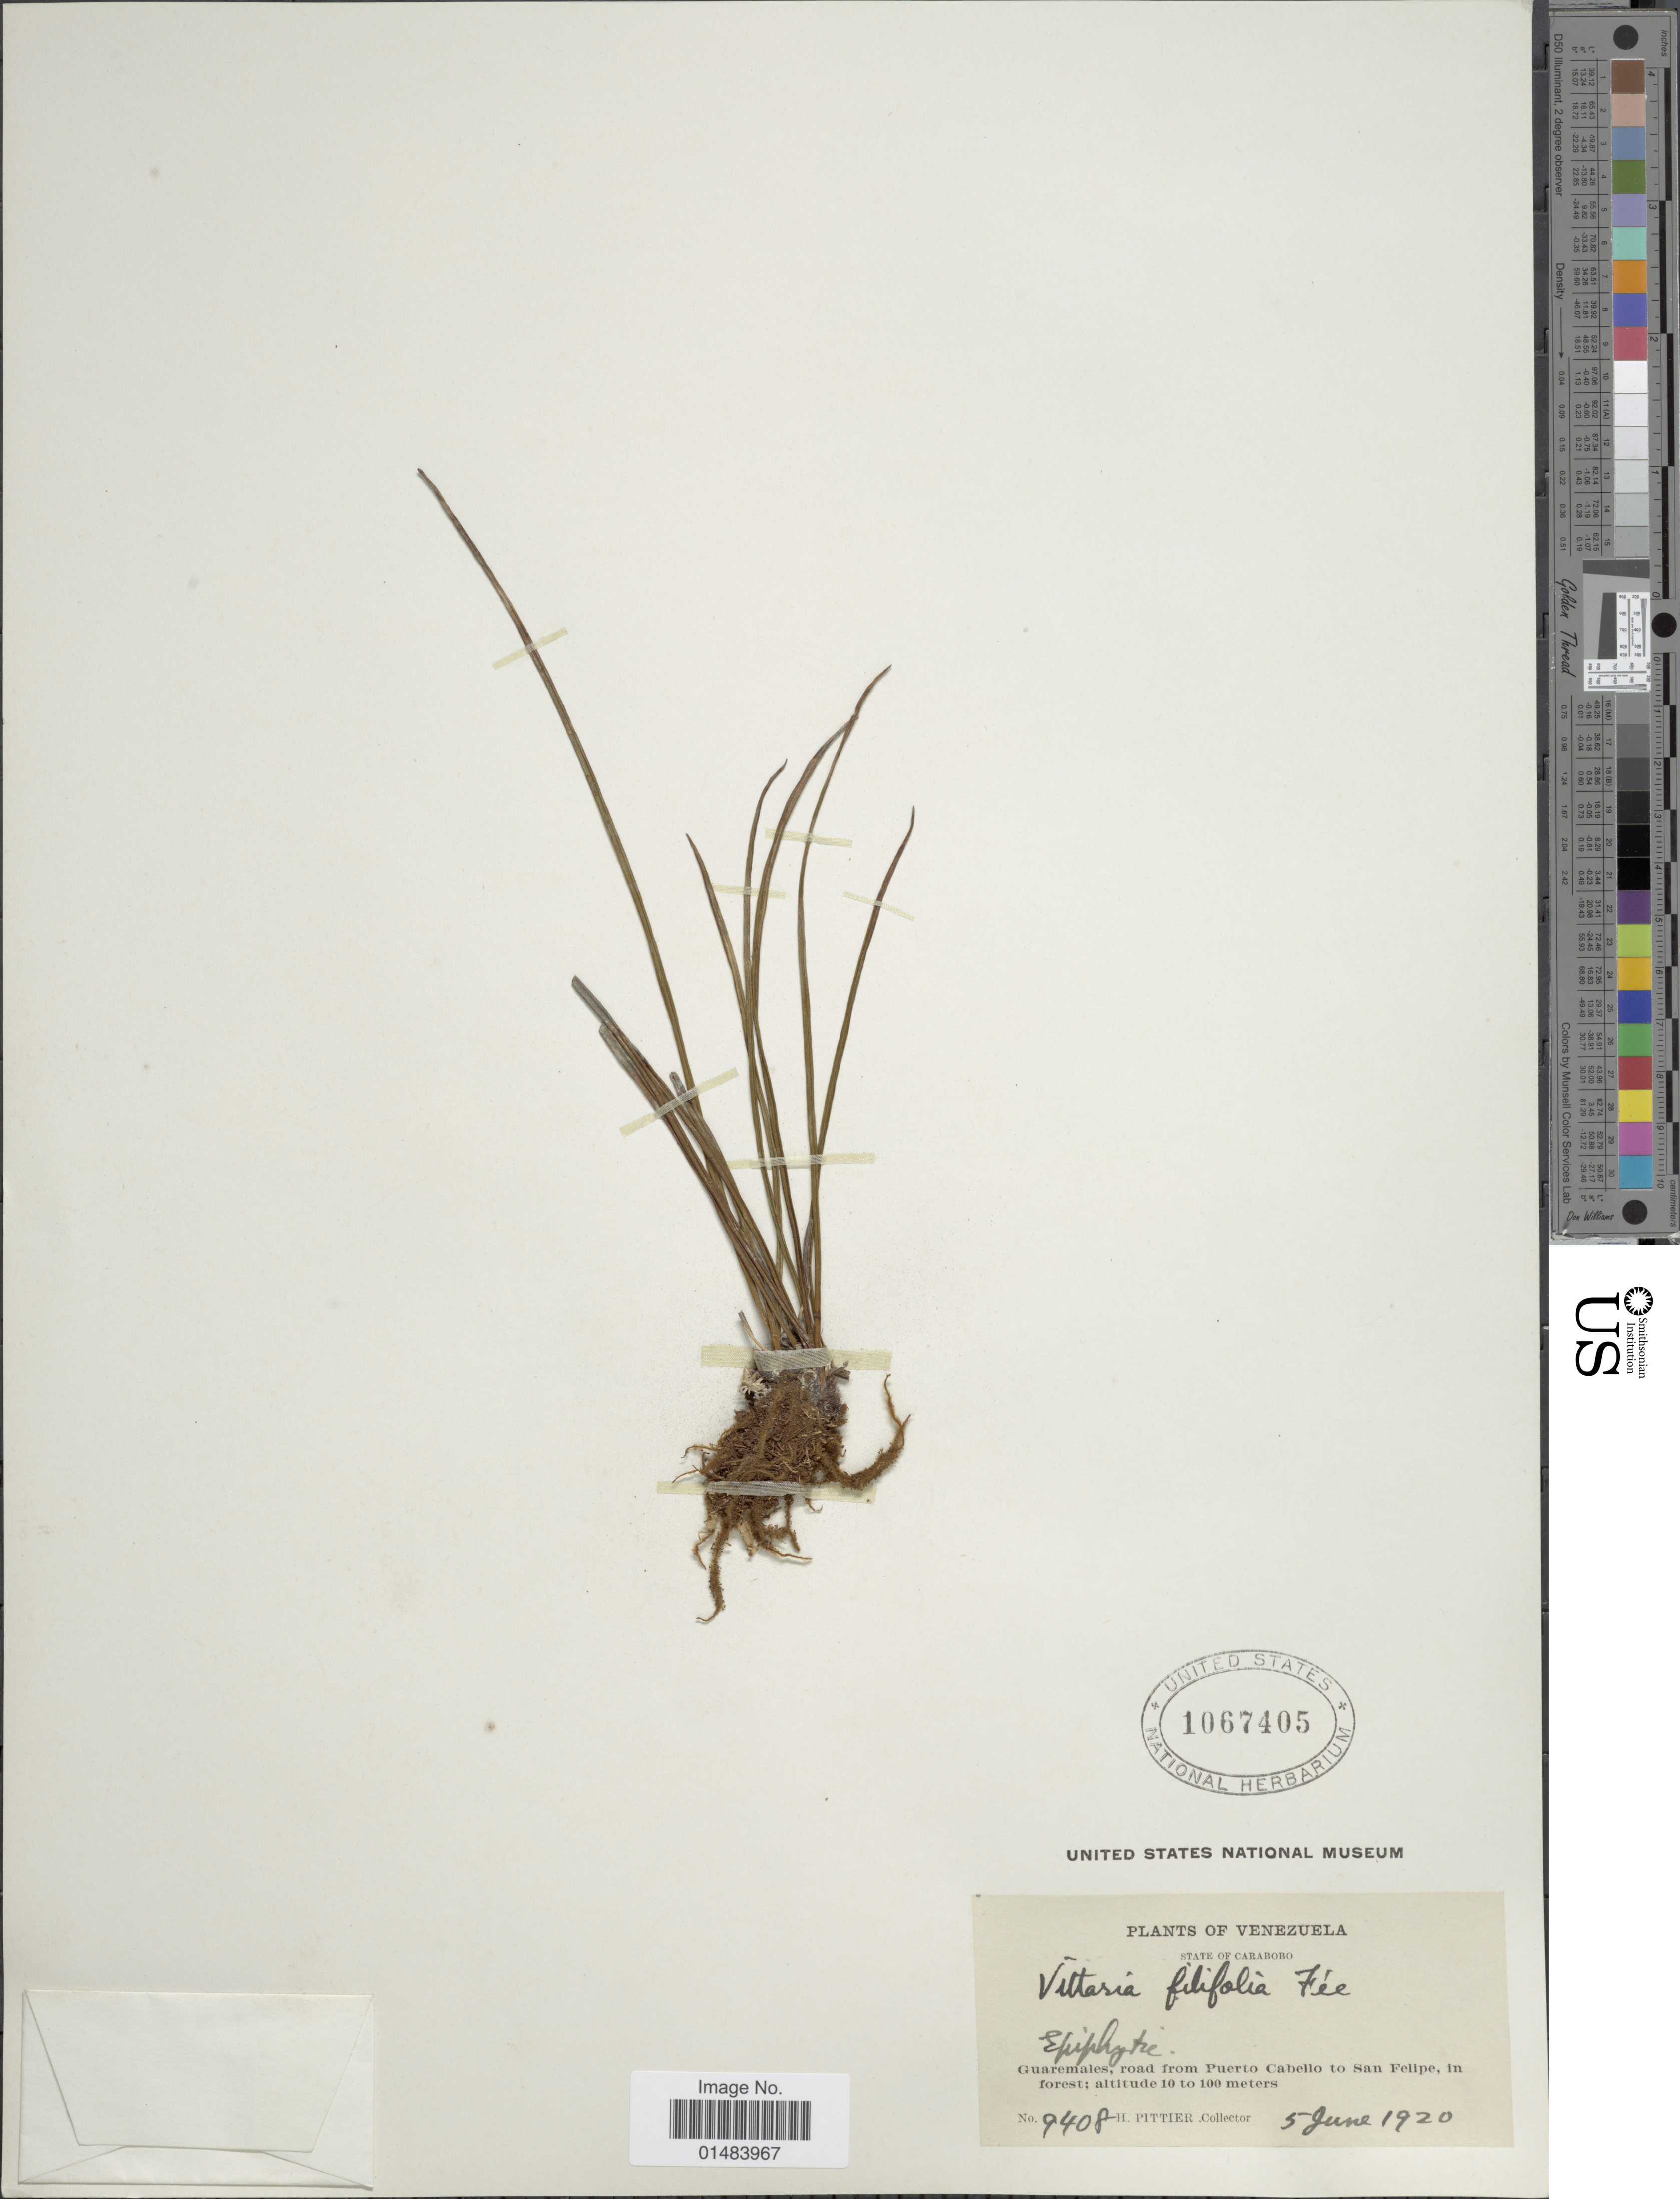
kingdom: Plantae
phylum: Tracheophyta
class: Polypodiopsida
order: Polypodiales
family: Pteridaceae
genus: Vittaria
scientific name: Vittaria graminifolia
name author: Kaulf.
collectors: H. F. Pittier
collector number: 9408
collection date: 1920-06-05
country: Venezuela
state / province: Carabobo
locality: Venezuela, Guaremales, road from Puerto Cabello to San Felipe, in forest.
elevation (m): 10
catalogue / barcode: US 1067405